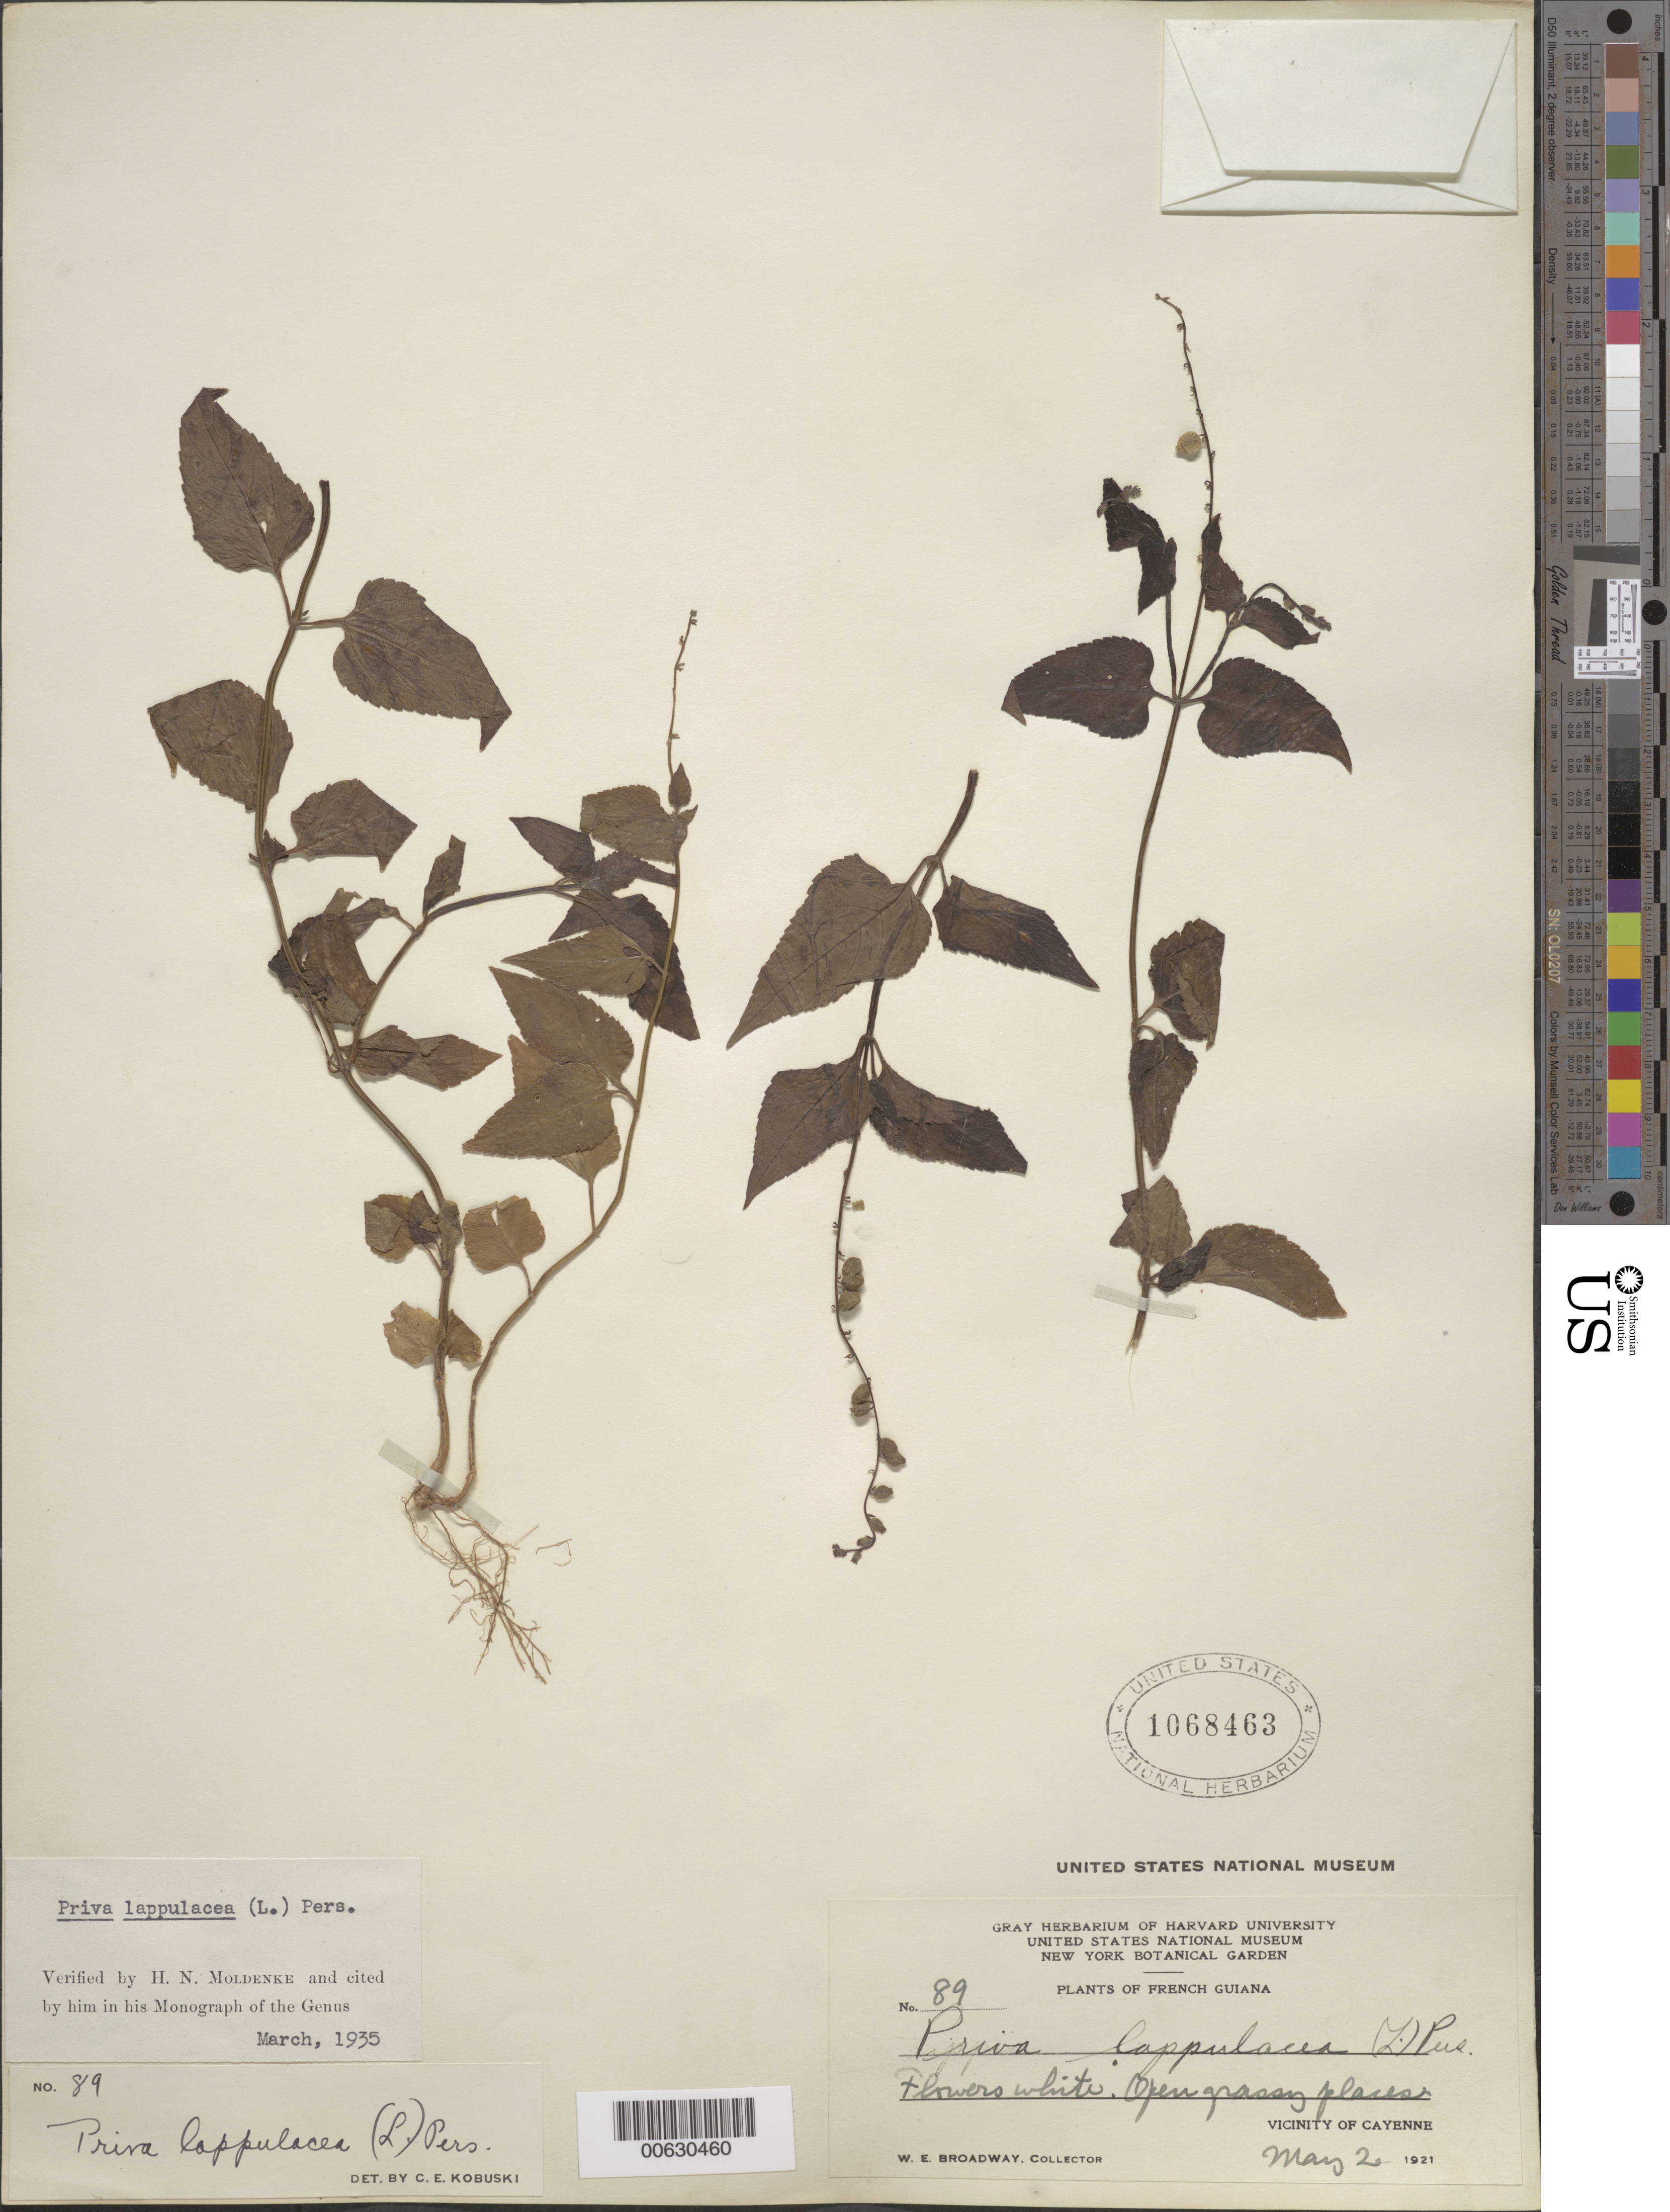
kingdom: Plantae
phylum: Tracheophyta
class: Magnoliopsida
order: Lamiales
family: Verbenaceae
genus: Priva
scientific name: Priva lappulacea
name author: (L.) Pers.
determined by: Moldenke, H. N.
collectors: W. E. Broadway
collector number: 89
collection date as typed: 2-May-21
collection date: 1921-05-02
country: French Guiana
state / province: Cayenne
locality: Cayenne, vic.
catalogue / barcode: US 1068463